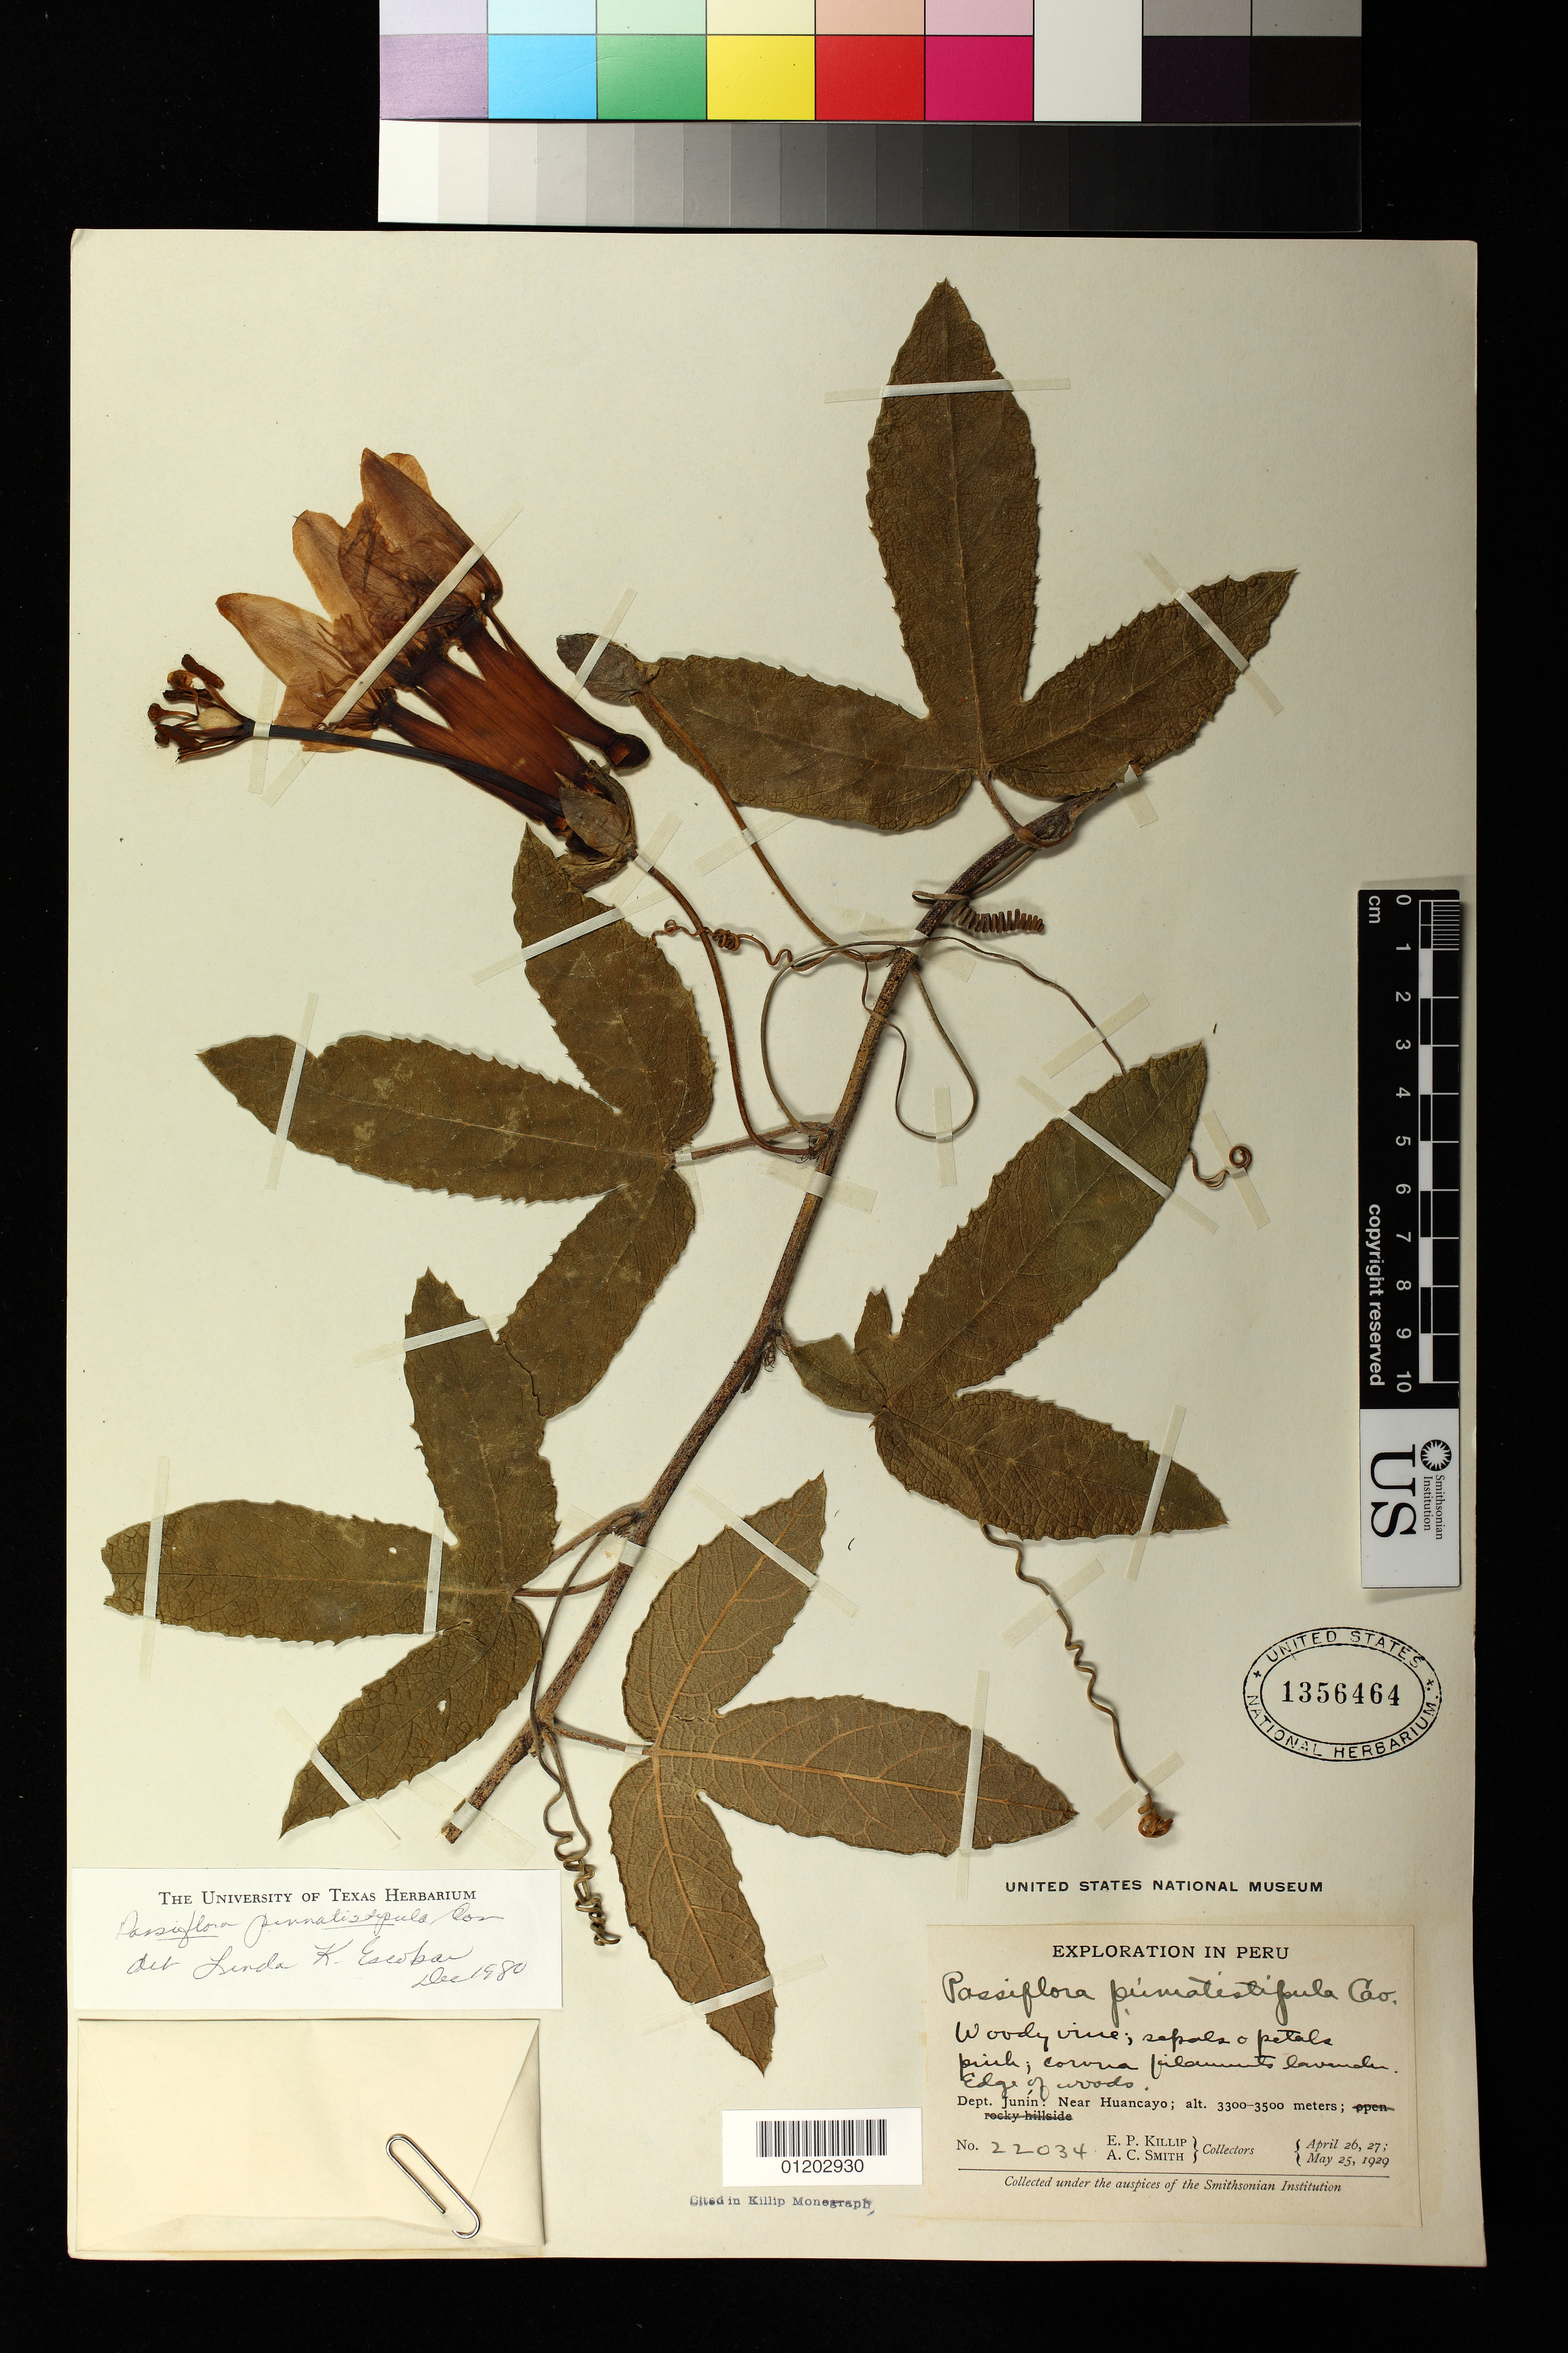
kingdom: Plantae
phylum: Tracheophyta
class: Magnoliopsida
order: Malpighiales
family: Passifloraceae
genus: Passiflora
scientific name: Passiflora pinnatistipula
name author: Cav.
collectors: E. P. Killip & A. C. Smith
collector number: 22034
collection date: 1927-04-26/1929-05-25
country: Peru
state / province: Junín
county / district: Huancayo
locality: Near Huancayo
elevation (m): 3300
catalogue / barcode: US 1356464